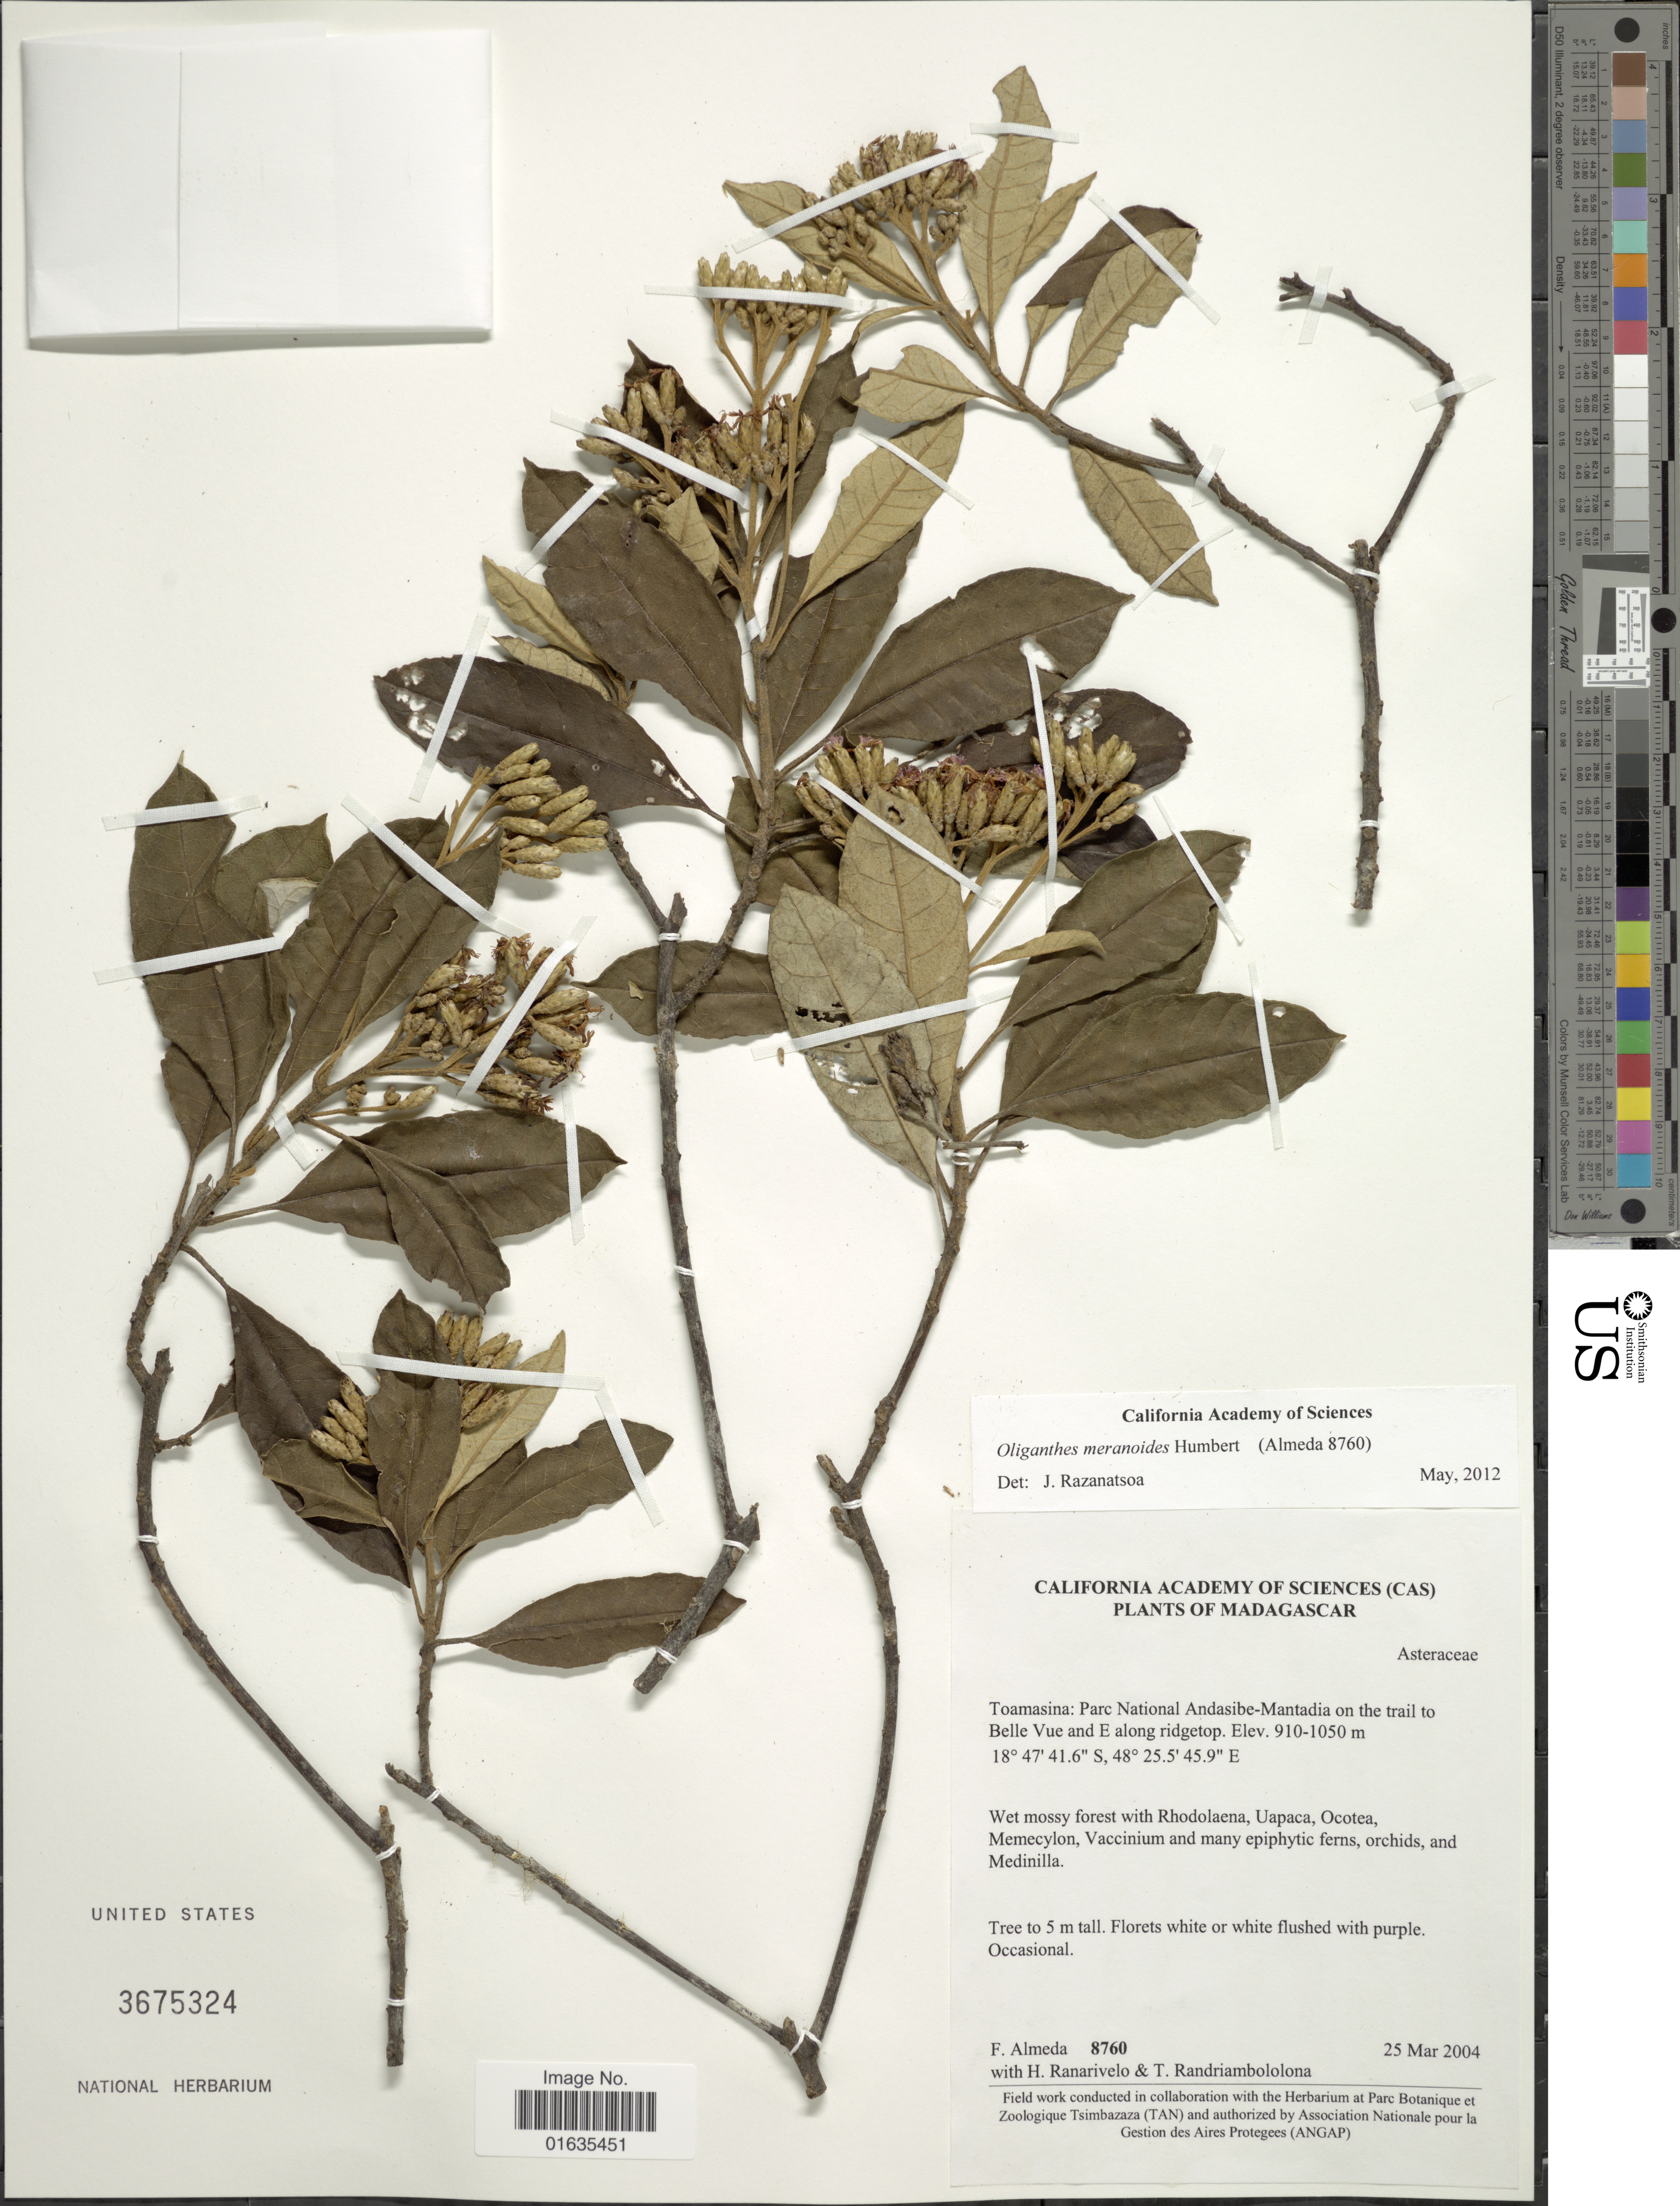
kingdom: Plantae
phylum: Tracheophyta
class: Magnoliopsida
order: Asterales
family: Asteraceae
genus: Oliganthes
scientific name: Oliganthes meranoides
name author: Humbert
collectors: F. Almeda, H. Ranarivelo & T. Randriambololona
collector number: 8760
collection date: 2004-03-25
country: Madagascar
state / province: Alaotra Mangoro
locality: Parc National Andasibe-Mantadia on the trail to Belle Vue and E along ridgetop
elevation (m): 910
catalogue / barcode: US 3675324